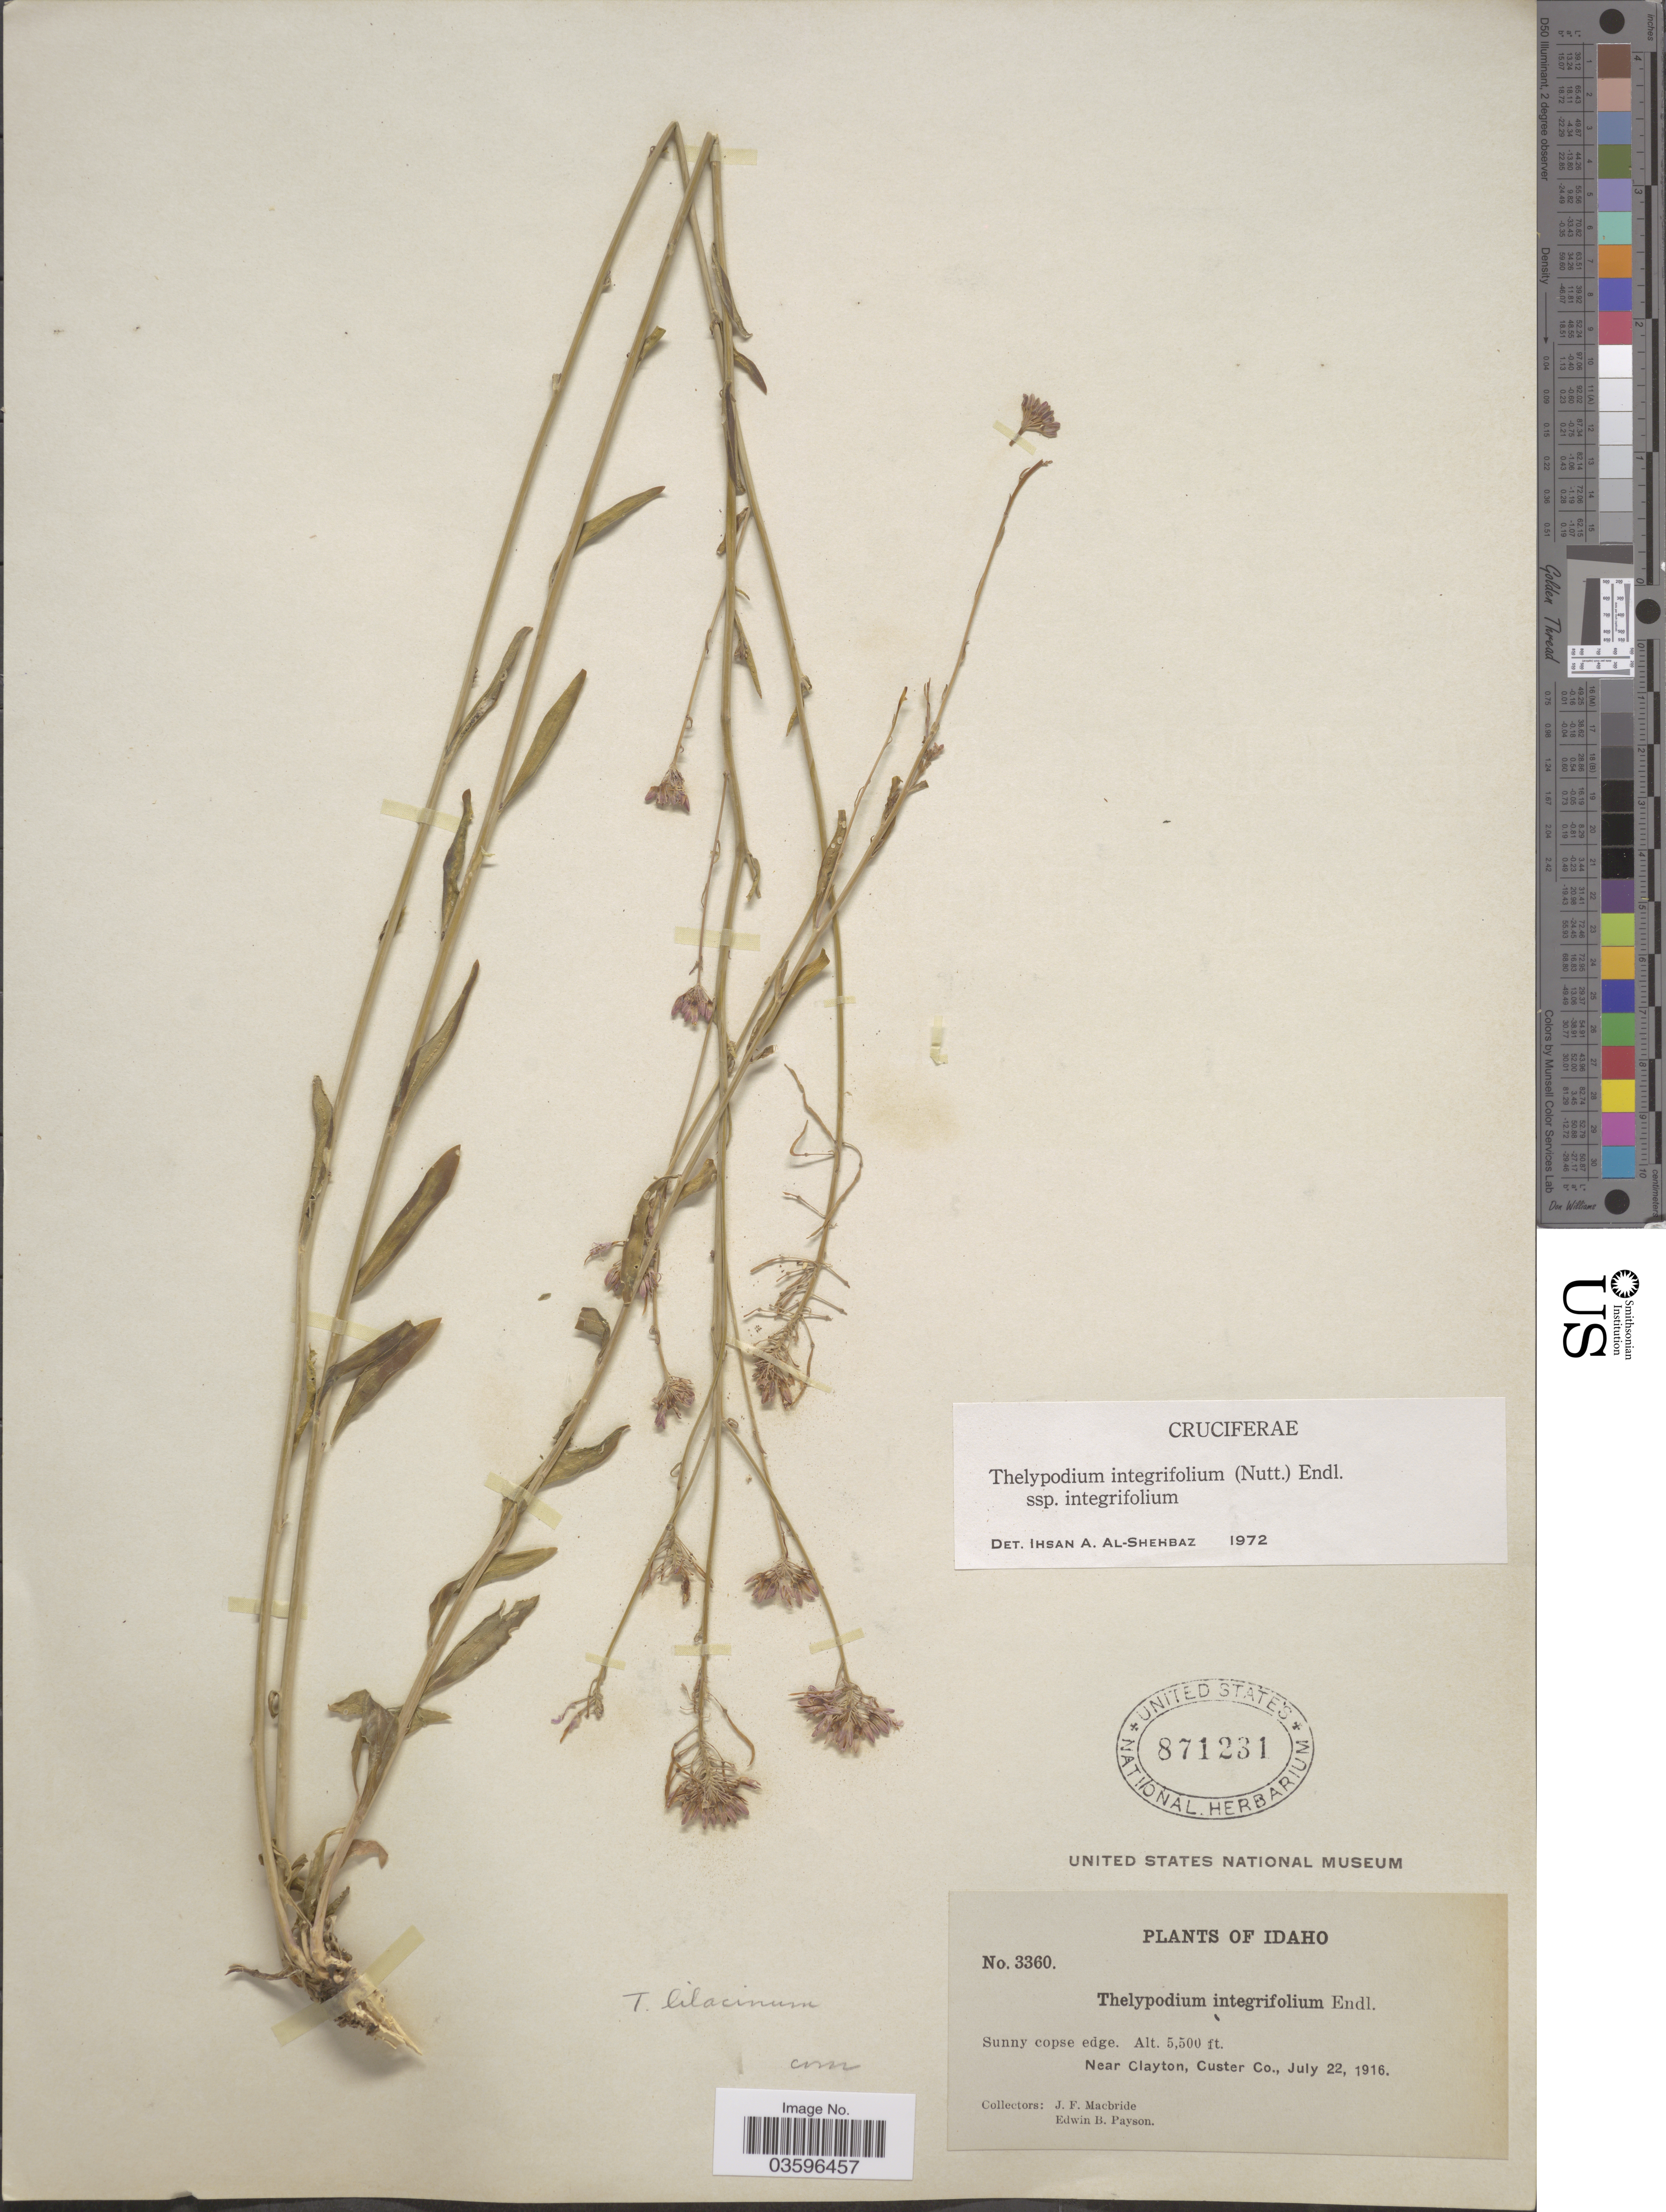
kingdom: Plantae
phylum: Tracheophyta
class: Magnoliopsida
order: Brassicales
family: Brassicaceae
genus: Thelypodium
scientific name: Thelypodium integrifolium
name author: (Nutt.) Endl.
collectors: J. F. Macbride & E. B. Payson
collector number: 3360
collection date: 1916-07-22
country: United States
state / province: Idaho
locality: Near Clayton, Custer Co.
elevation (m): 1676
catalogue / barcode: US 871231